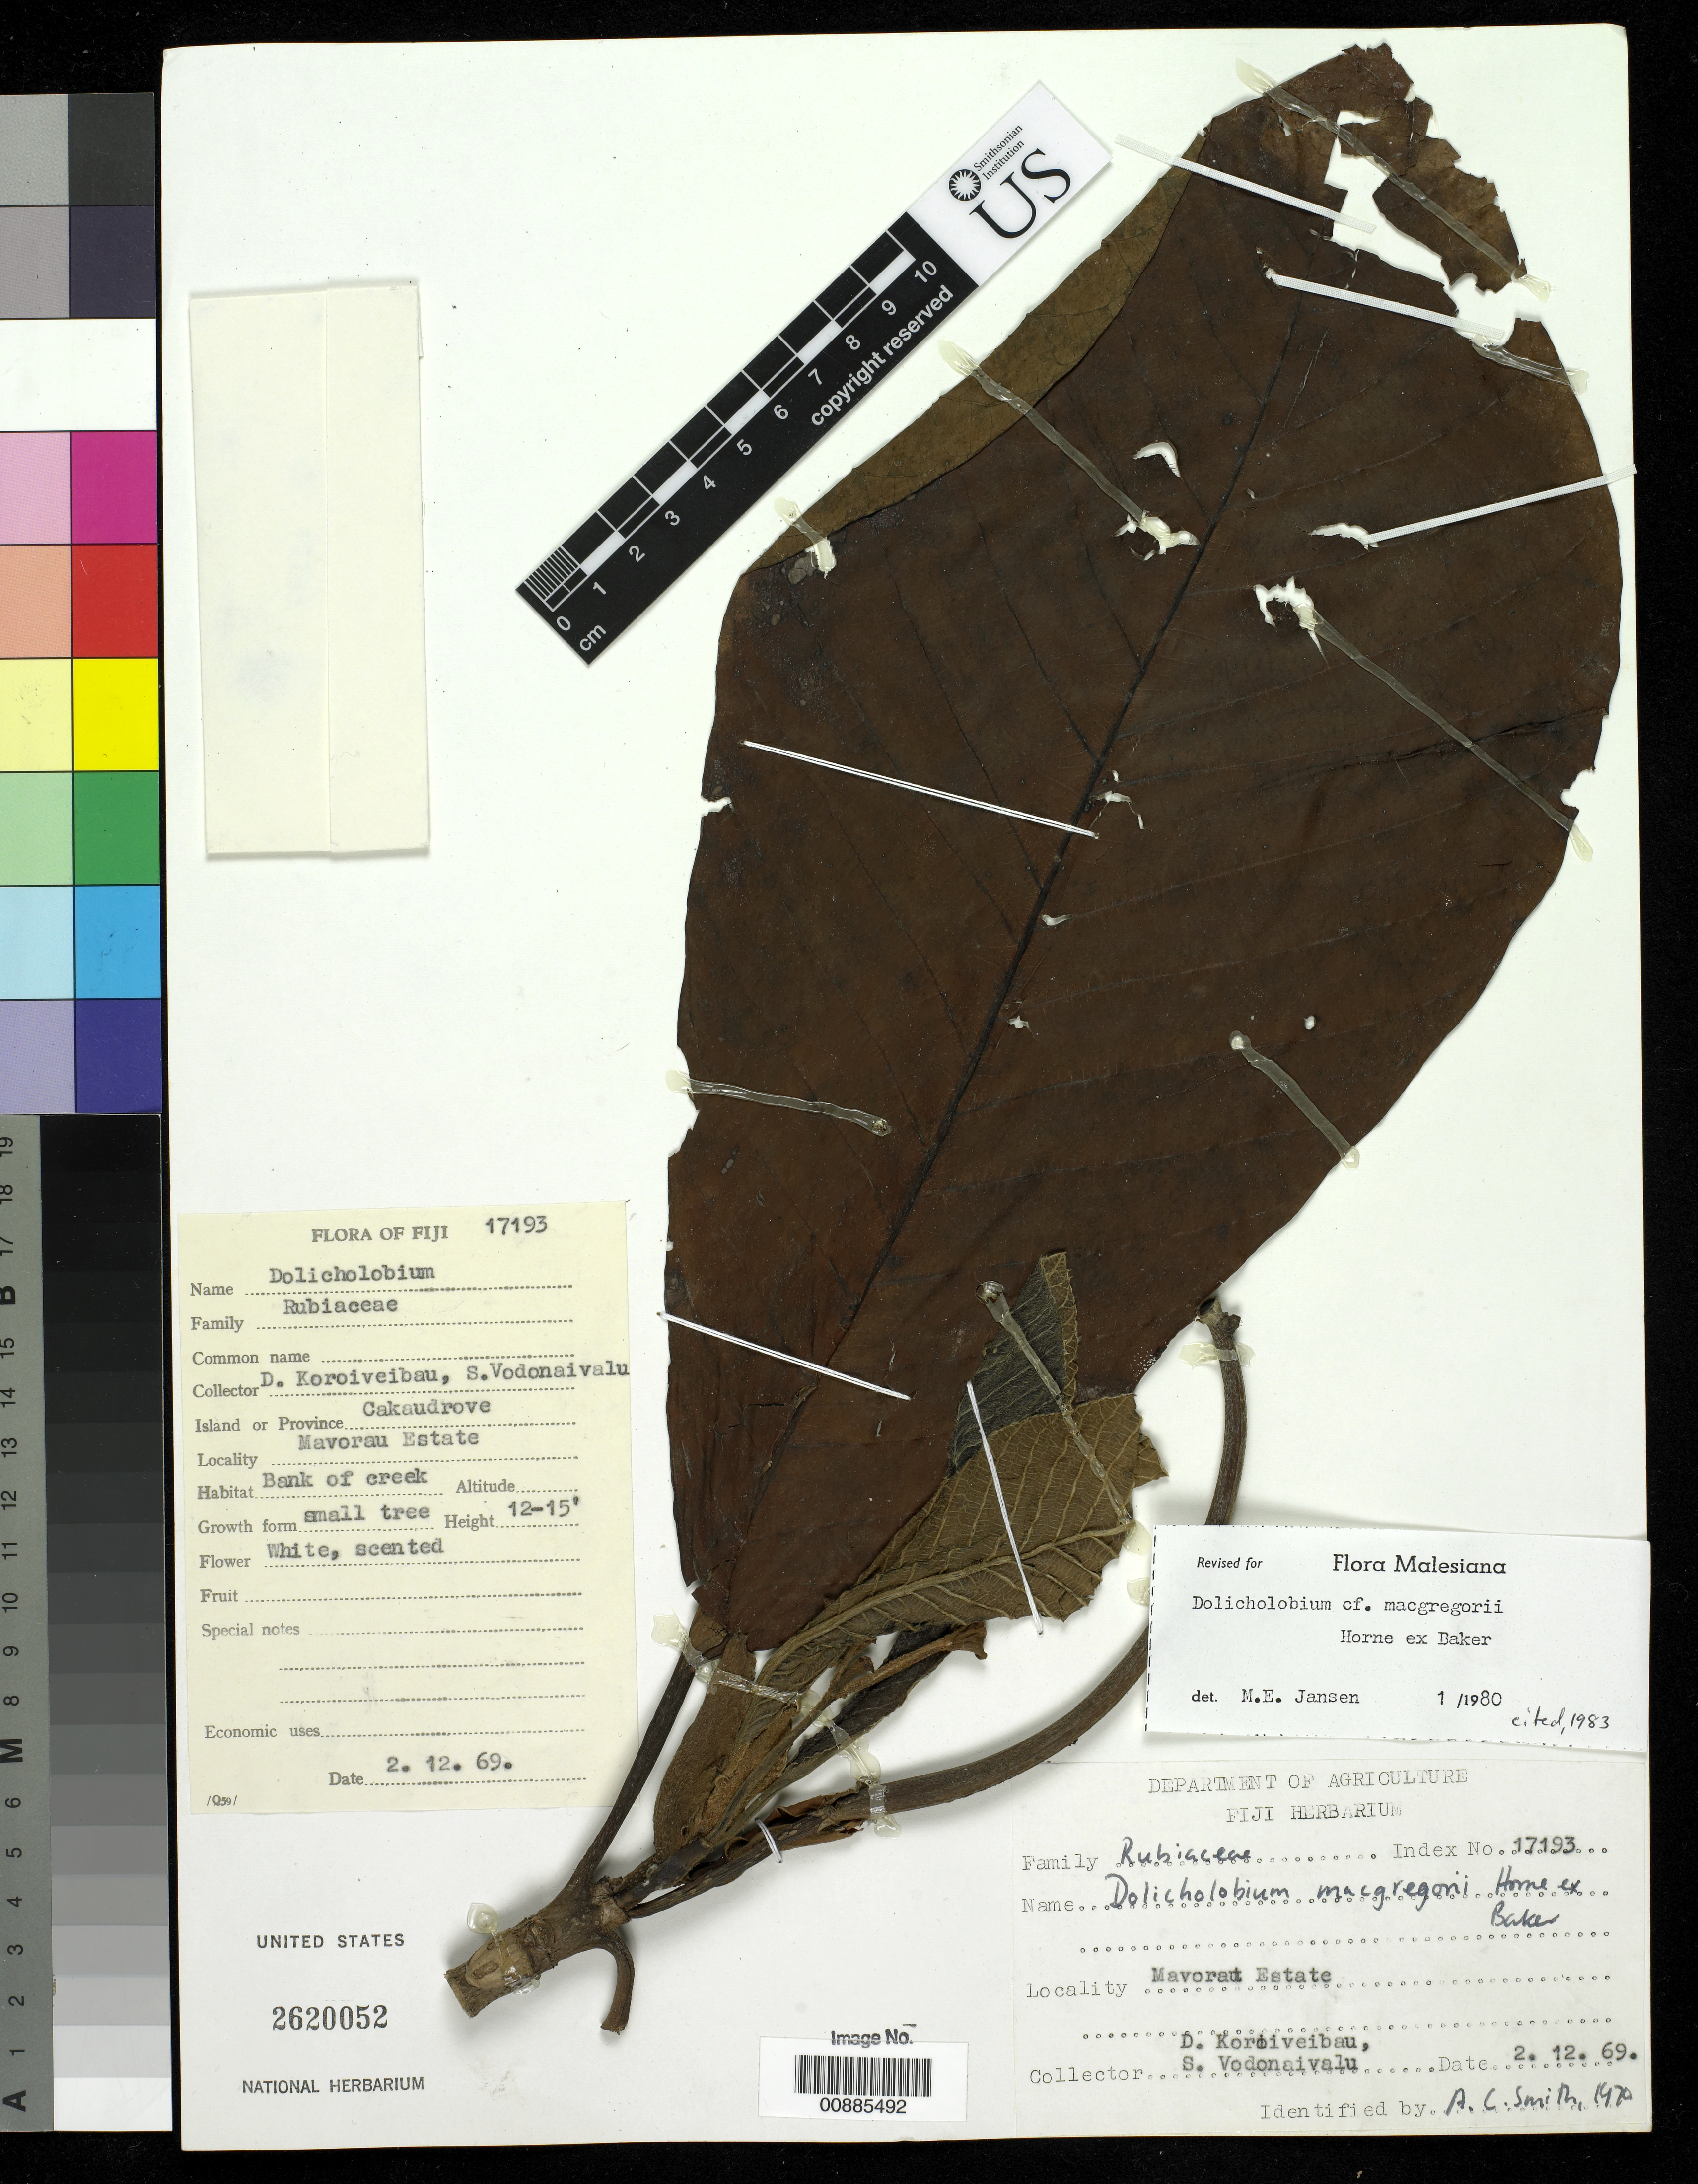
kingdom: Plantae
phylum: Tracheophyta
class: Magnoliopsida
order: Gentianales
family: Rubiaceae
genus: Dolicholobium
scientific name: Dolicholobium macgregorii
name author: Horne ex Baker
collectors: D. Koroiveibau & S. Vodonaivalu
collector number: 17193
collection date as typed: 12 Feb 1969 or 02 Dec 1969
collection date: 1969-02-12 or 1969-12-02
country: Fiji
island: Cakaudrove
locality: Mavorau Estate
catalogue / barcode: US 2620052